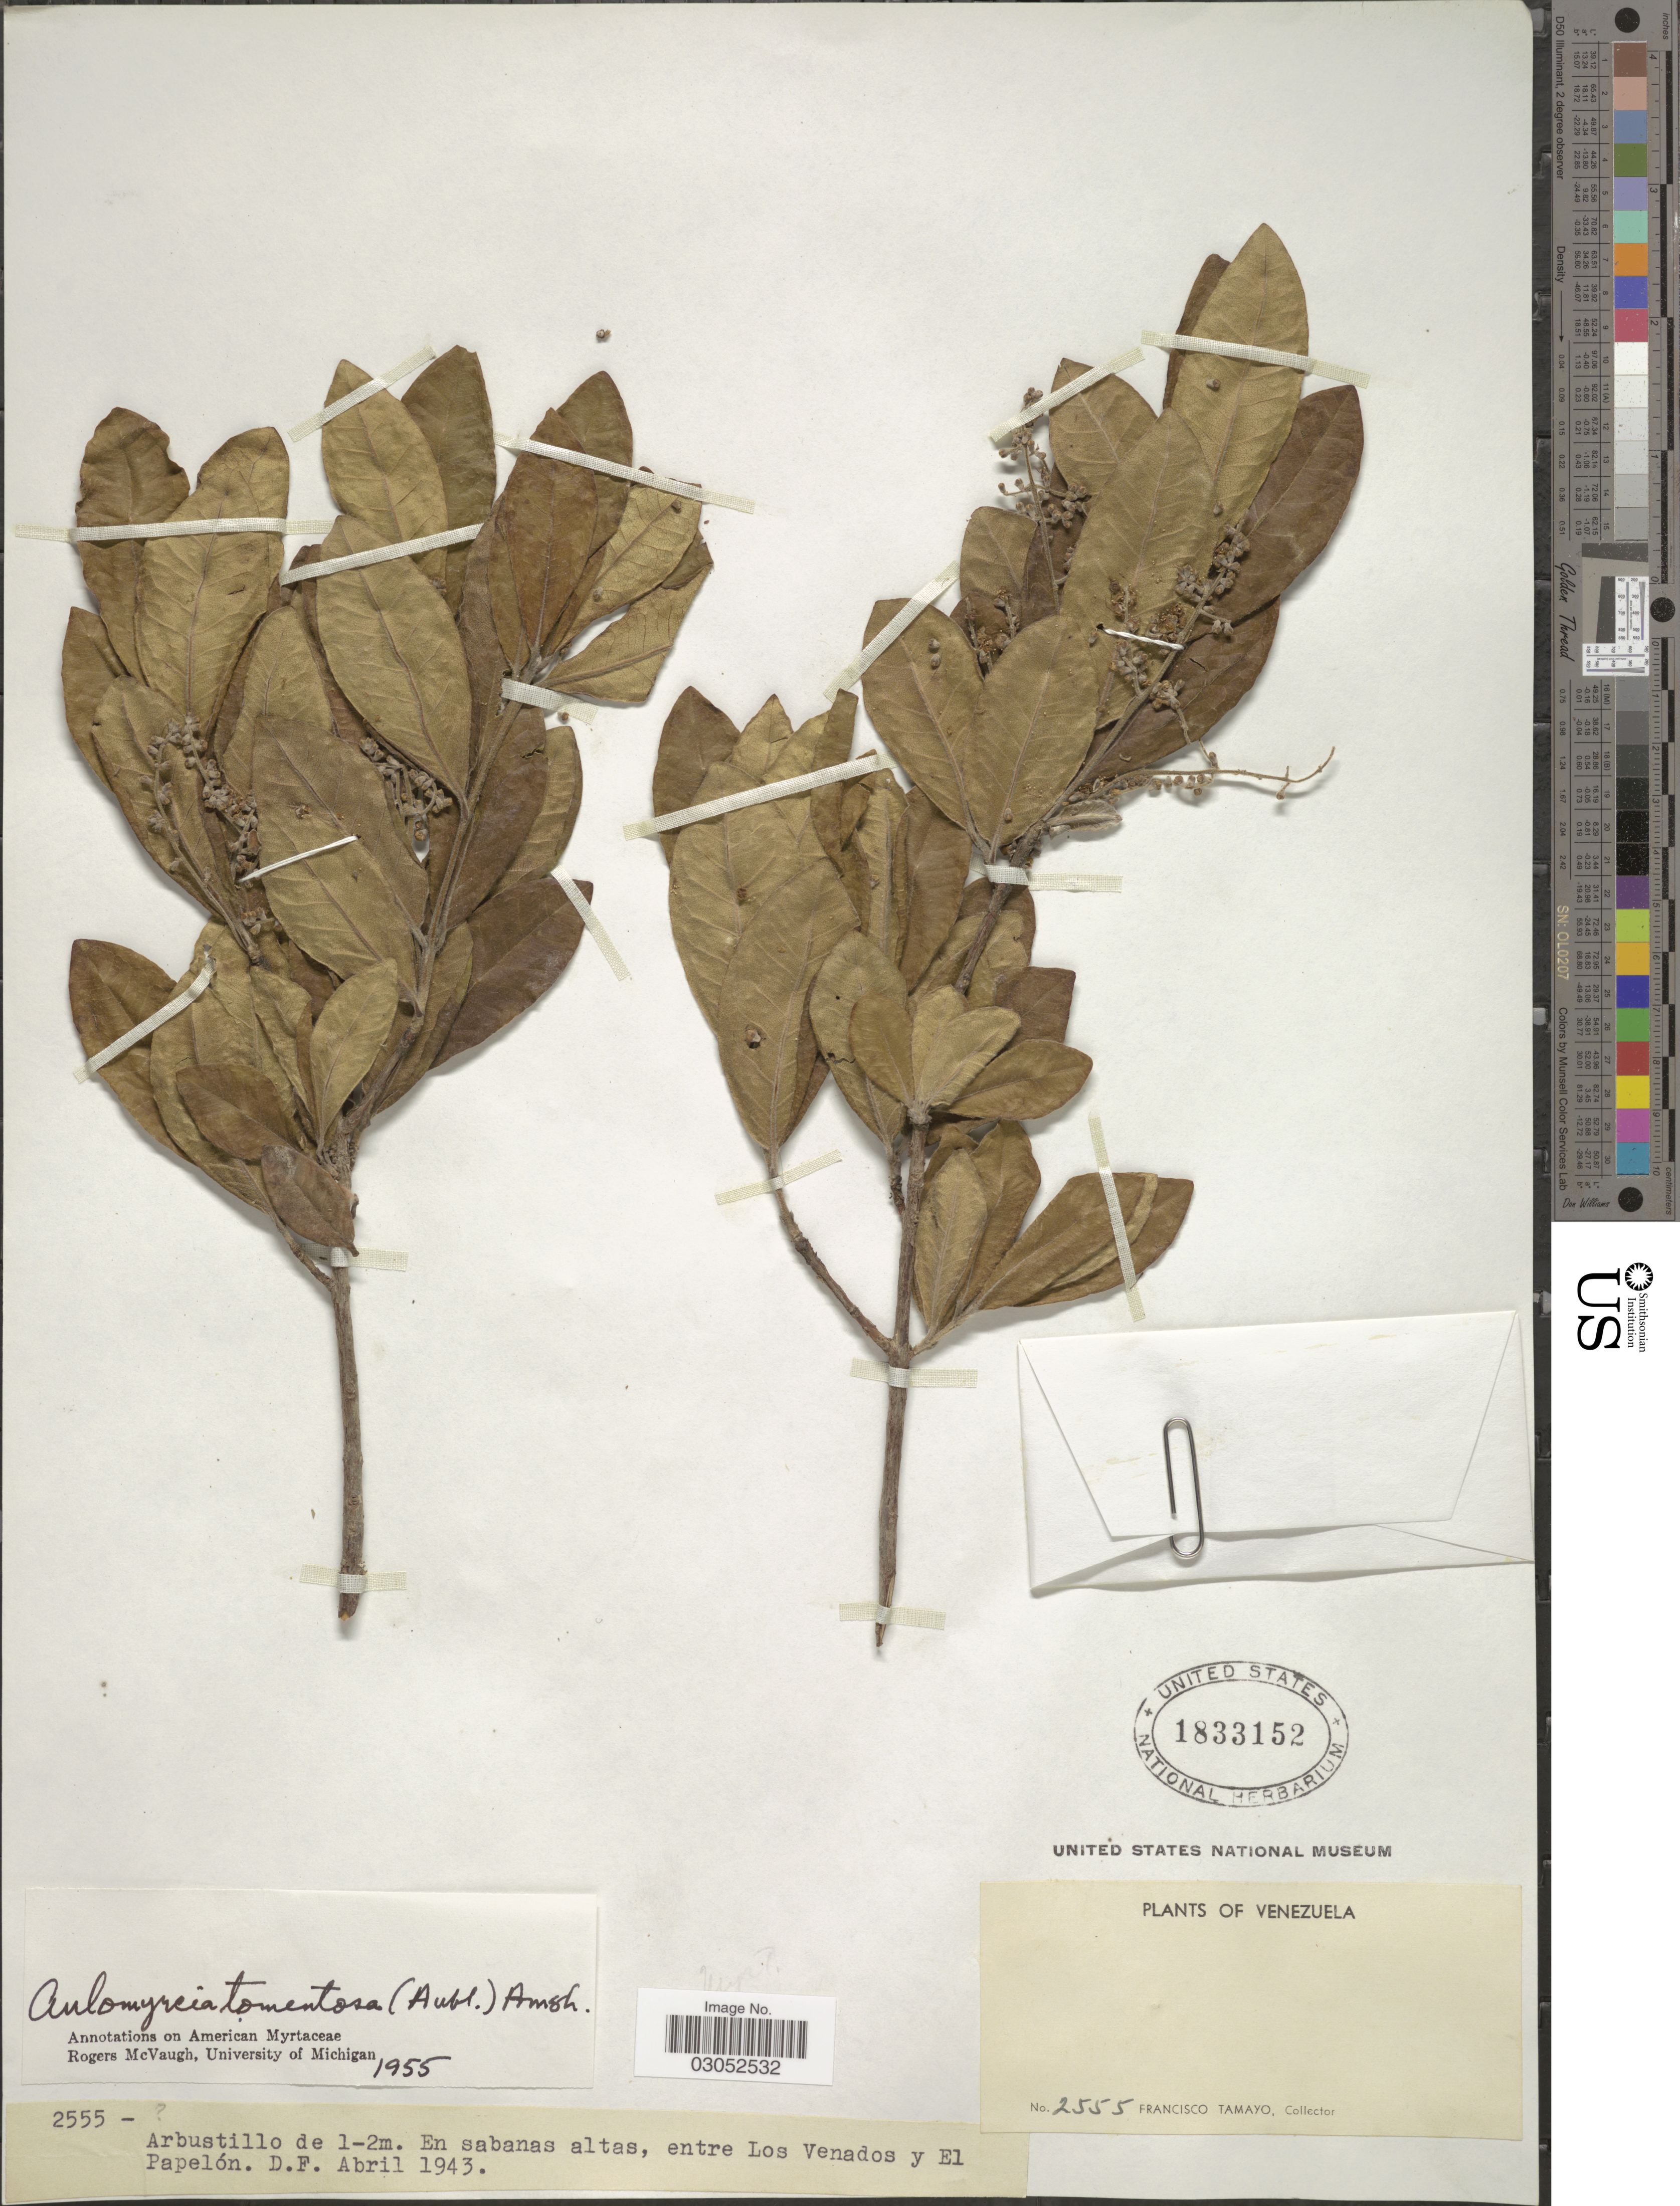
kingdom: Plantae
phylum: Tracheophyta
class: Magnoliopsida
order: Myrtales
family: Myrtaceae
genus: Myrcia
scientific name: Myrcia tomentosa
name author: (Aubl.) DC.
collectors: F. Tamayo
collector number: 2555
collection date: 1943-04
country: Venezuela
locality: En sabanas altas, entre Los Venados y El Papelón. D.F.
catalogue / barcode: US 1833152